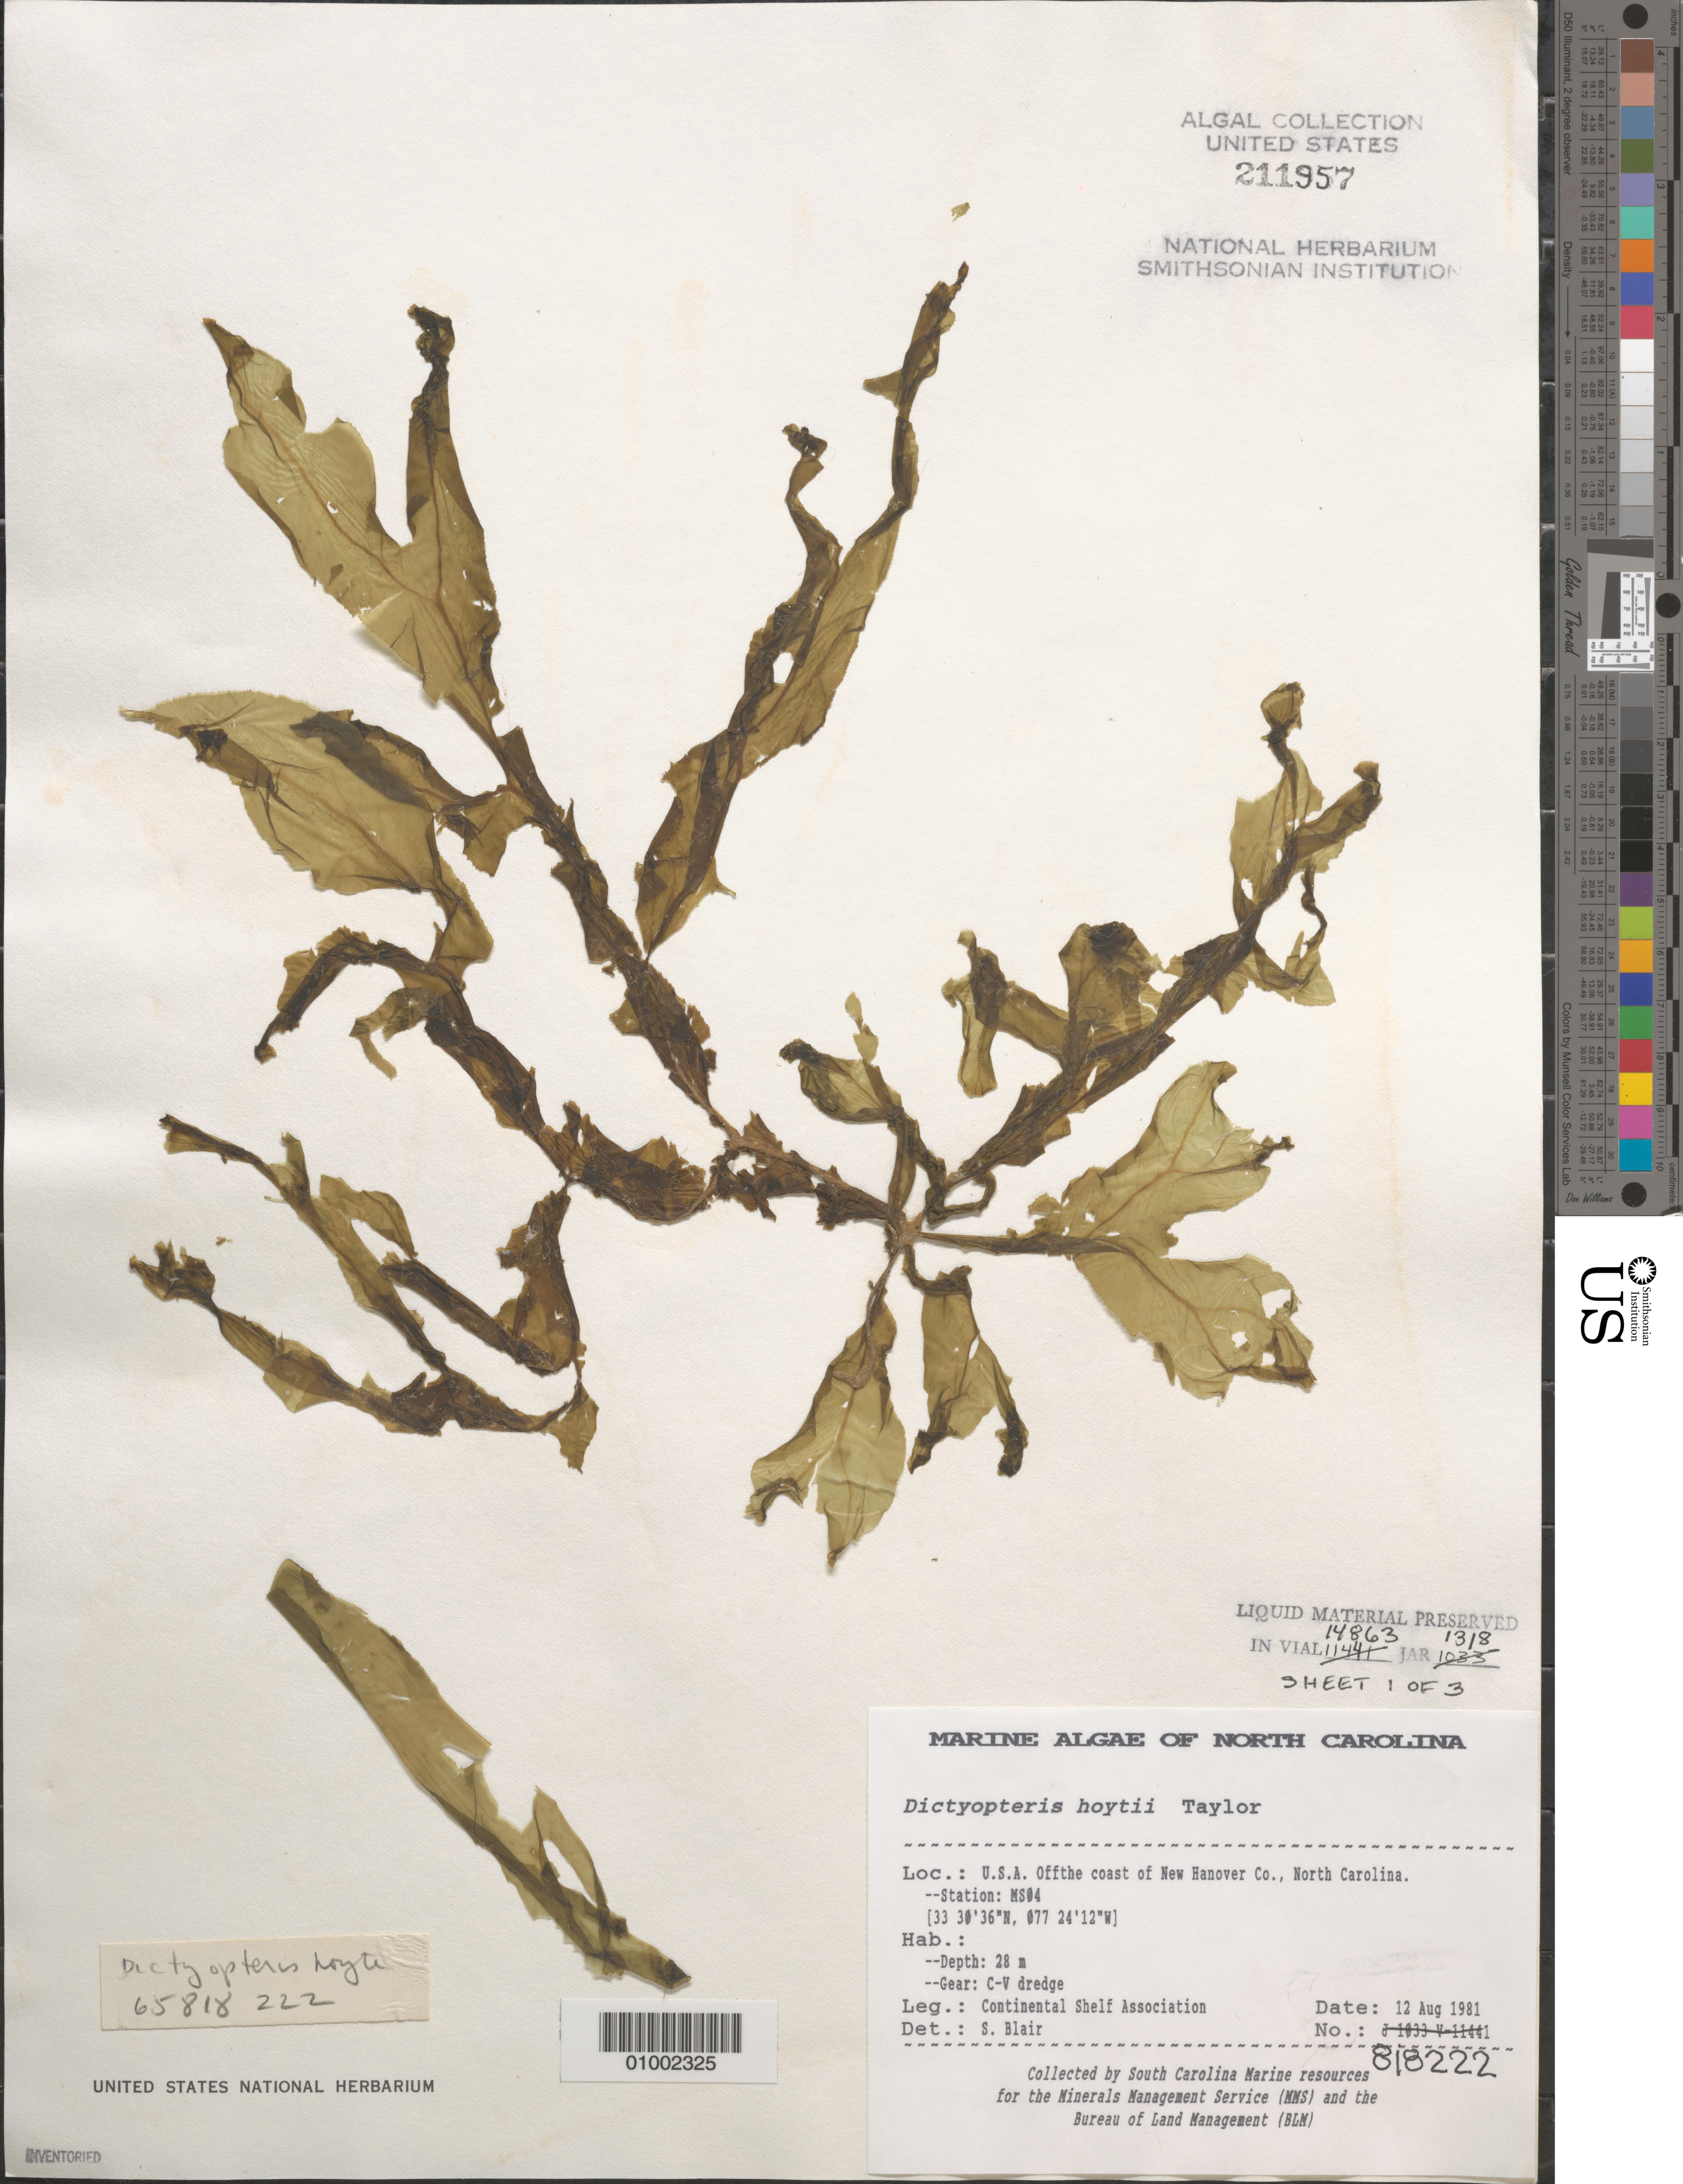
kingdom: Chromista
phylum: Ochrophyta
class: Phaeophyceae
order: Dictyotales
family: Dictyotaceae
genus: Dictyopteris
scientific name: Dictyopteris hoytii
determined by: Blair, S. M.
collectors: Continental Shelf Associates for the MMS/BLM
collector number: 818222 (Station MS04)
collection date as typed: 12 Aug 1981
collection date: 1981-08-12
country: United States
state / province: North Carolina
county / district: New Hanover County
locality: Off coast of New Hanover County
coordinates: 33 30'36"N, 077 24'12"W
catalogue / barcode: US 211957